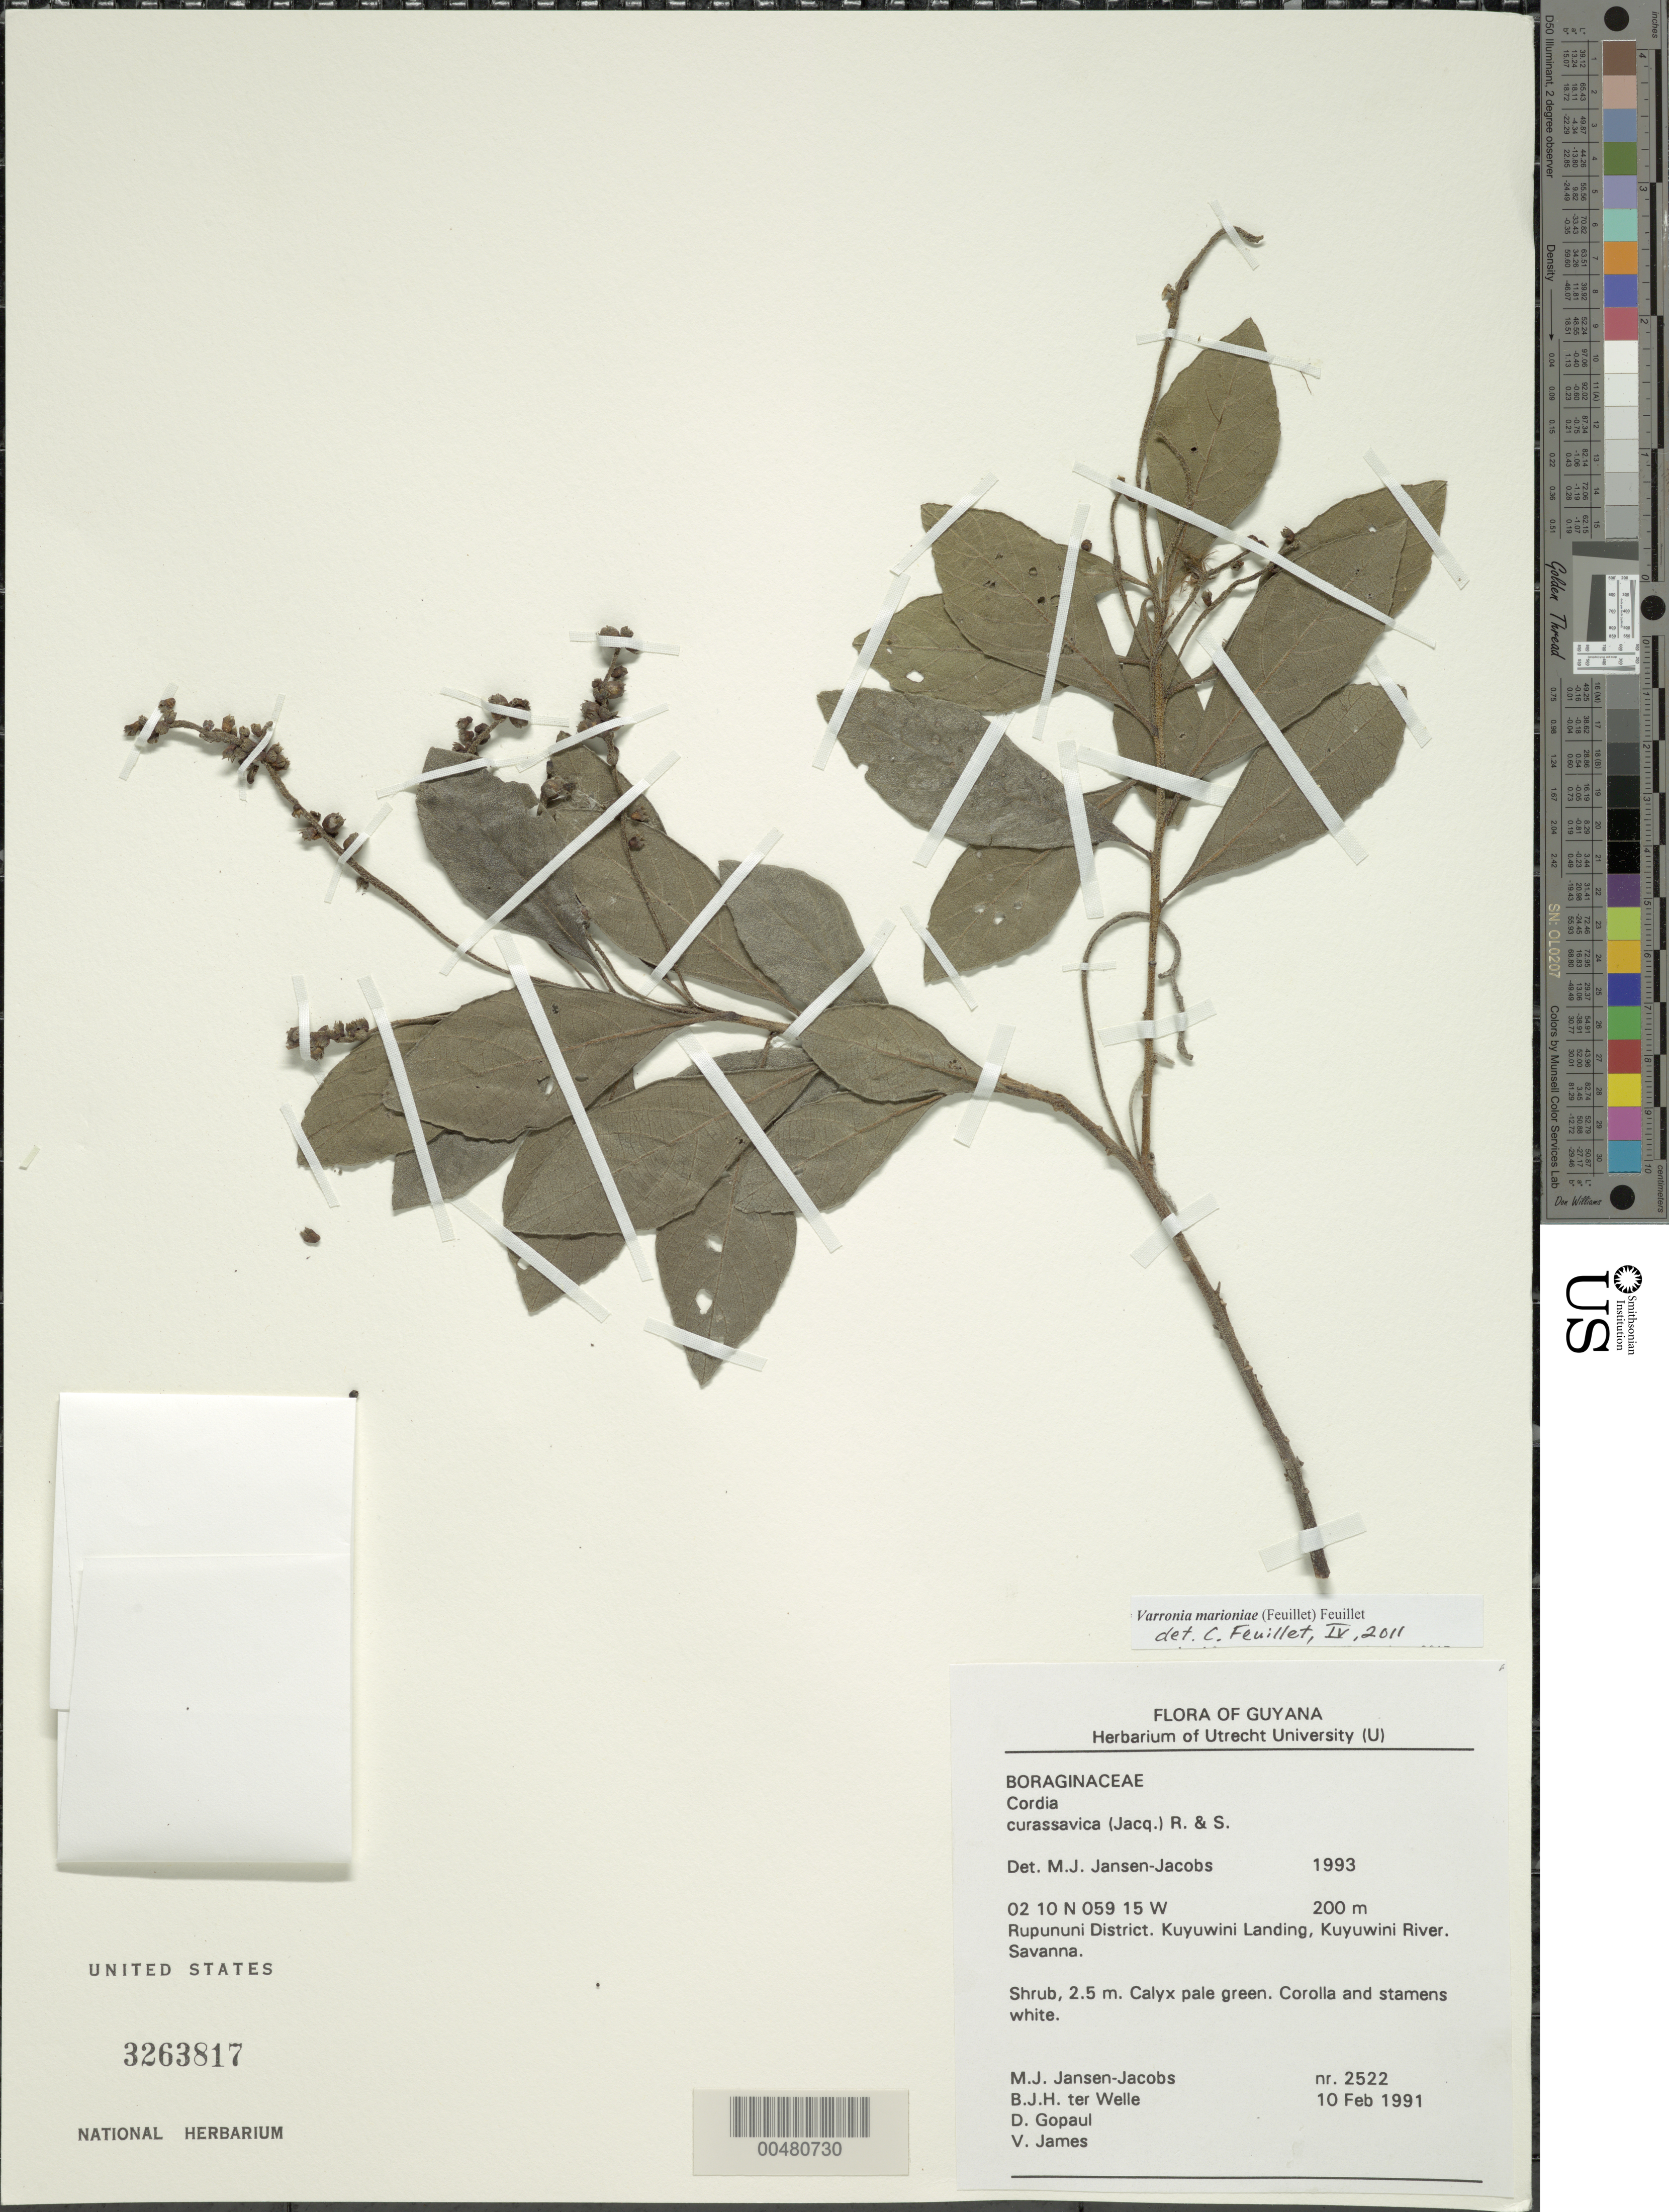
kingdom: Plantae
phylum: Tracheophyta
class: Magnoliopsida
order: Boraginales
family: Cordiaceae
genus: Varronia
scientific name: Varronia marioniae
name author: (Feuillet) Feuillet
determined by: Feuillet, C.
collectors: M. J. Jansen-Jacobs, B. Welle, D. Gopaul & V. James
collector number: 2522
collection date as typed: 10-Feb-91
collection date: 1991-02-10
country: Guyana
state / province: U. Takutu-U. Essequibo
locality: Kuyuwini Landing, Kuyuwini River, Rupununi District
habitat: Savanna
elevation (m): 200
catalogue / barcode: US 3263817